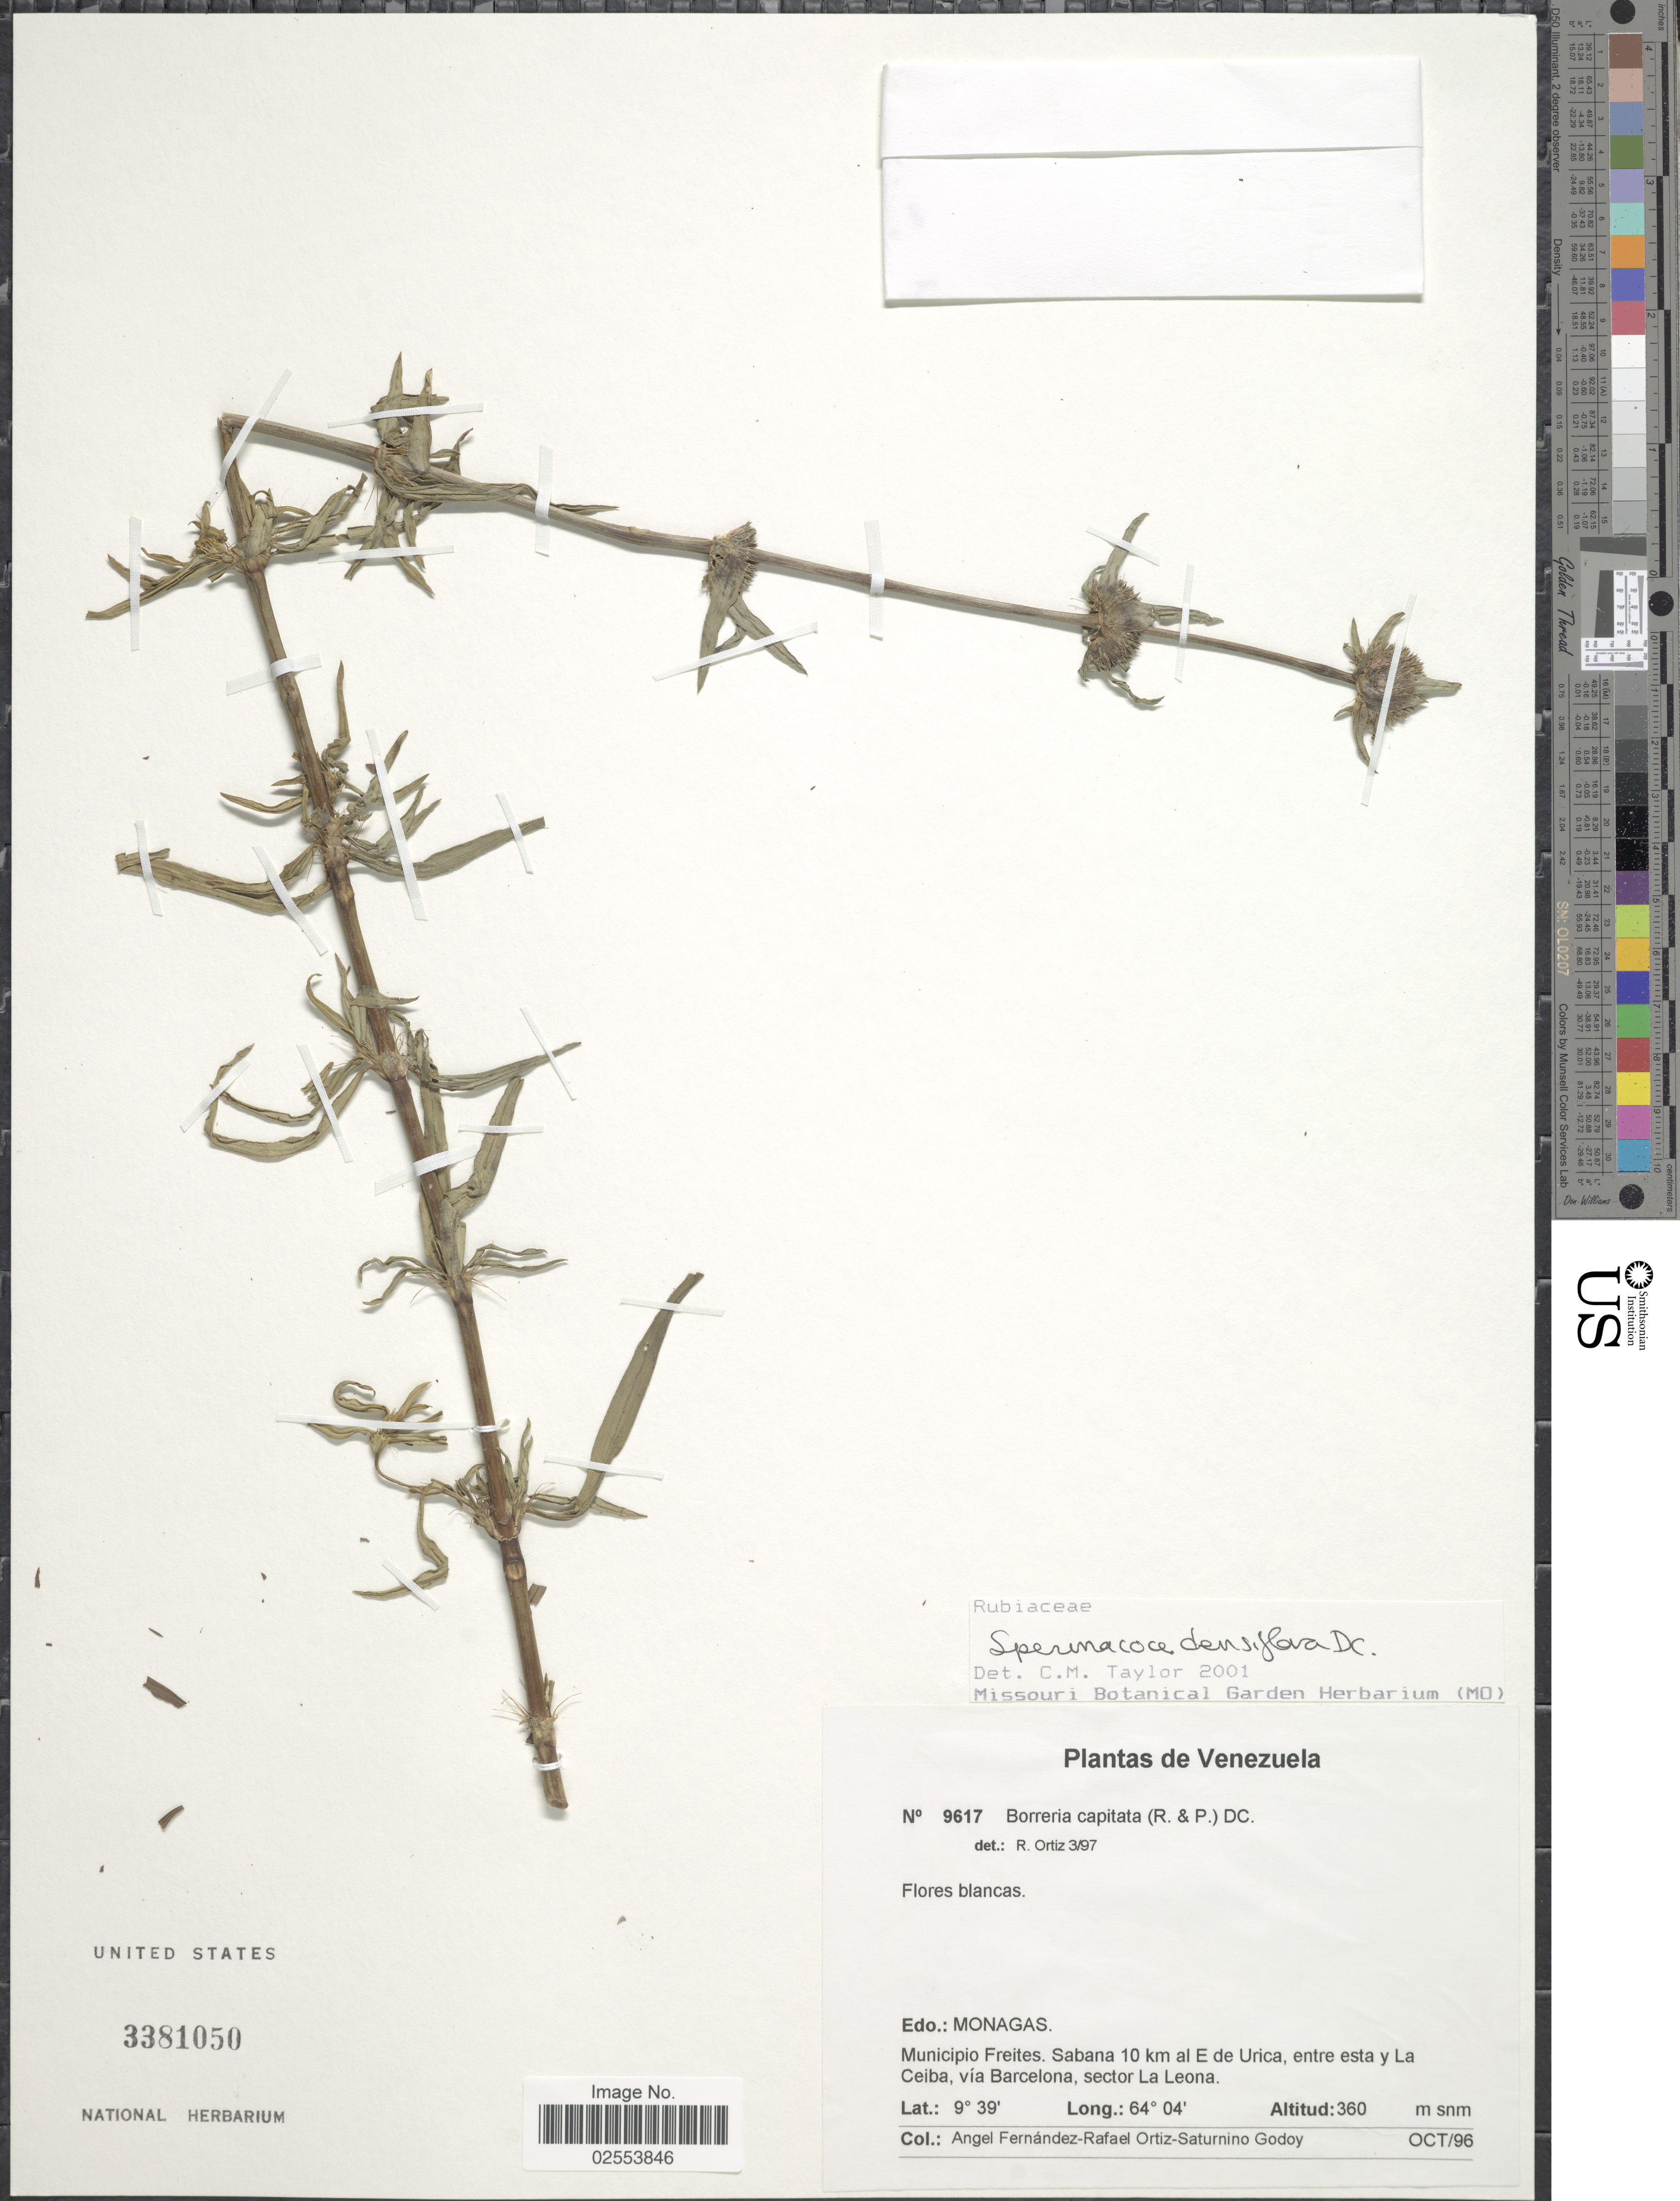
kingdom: Plantae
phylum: Tracheophyta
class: Magnoliopsida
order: Gentianales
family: Rubiaceae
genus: Spermacoce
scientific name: Spermacoce densiflora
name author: (DC.) Alain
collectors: Á. Fernández, R. Ortiz & S. Godoy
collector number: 9617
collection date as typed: Transcribed d/m/y: /10/96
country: Venezuela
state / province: Monagas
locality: Municipio Freites, Sabana 10 km al E de Urica, entre esta y La Ceiba, via Barcelona, sector La Leona.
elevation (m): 360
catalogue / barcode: US 3381050